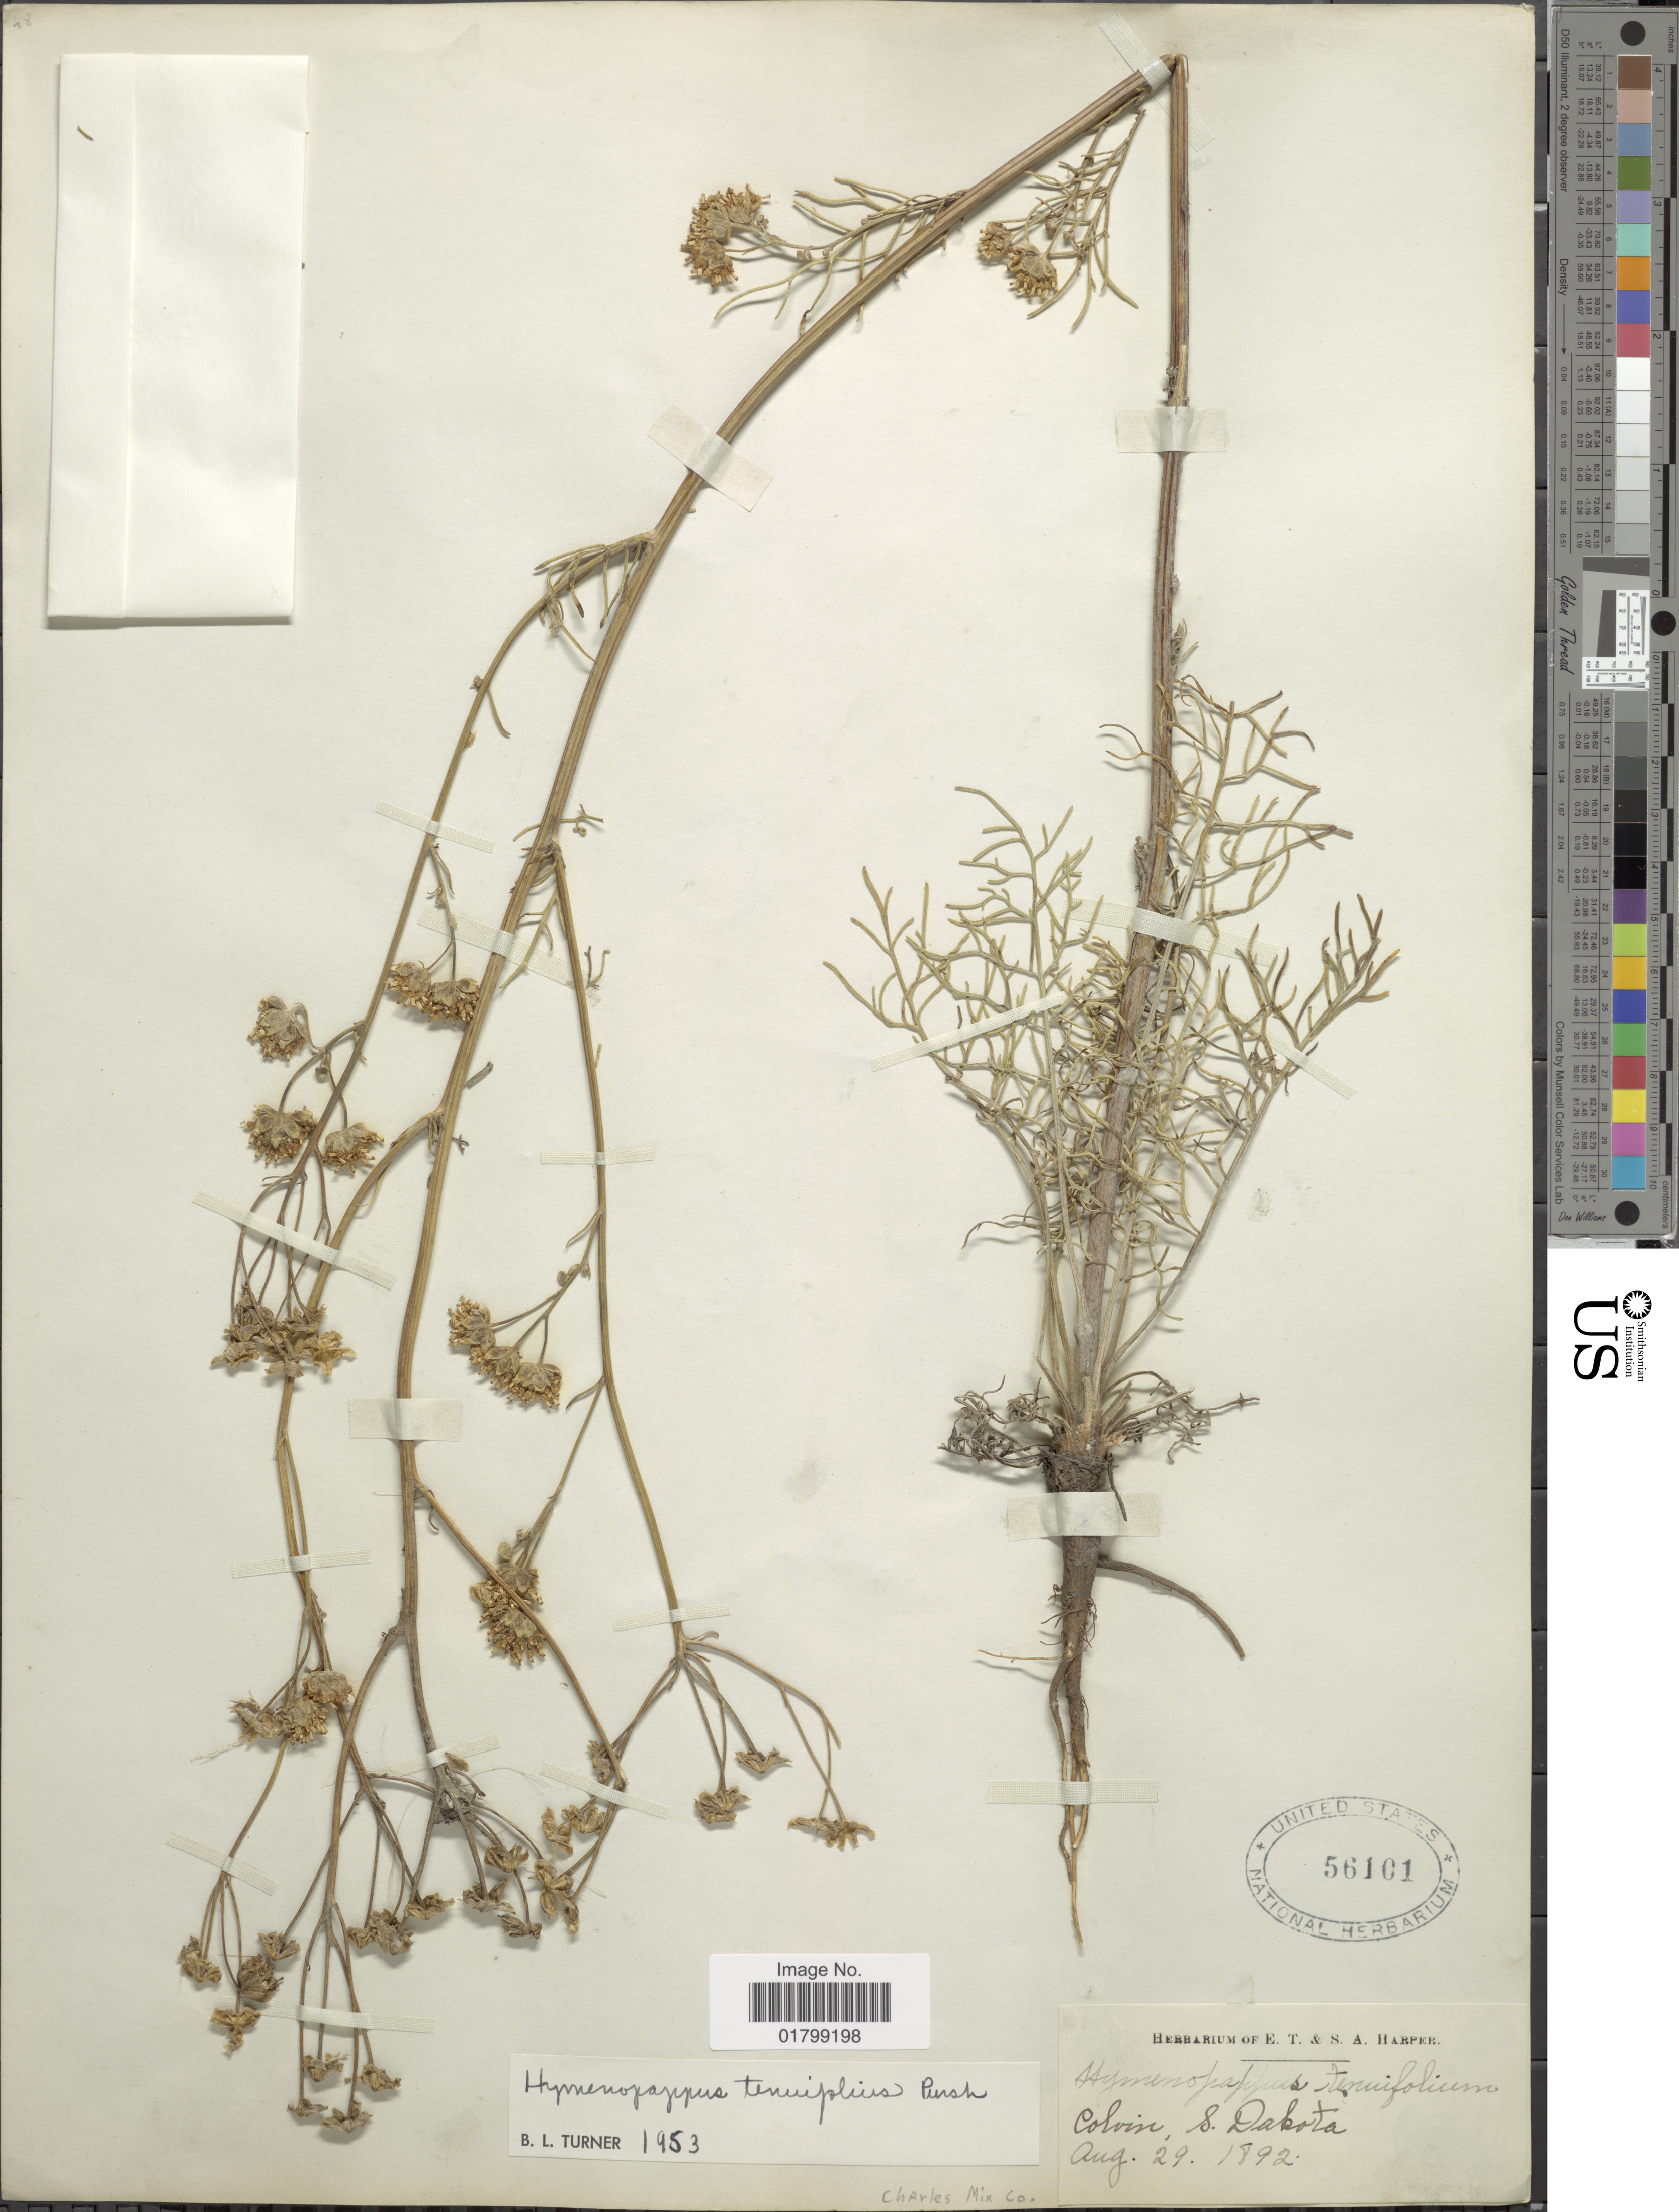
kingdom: Plantae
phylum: Tracheophyta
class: Magnoliopsida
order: Asterales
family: Asteraceae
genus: Hymenopappus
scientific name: Hymenopappus tenuifolius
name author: Pursh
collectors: ex herb. of E. T. & S. A. Harper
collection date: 1892-08-29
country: United States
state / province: South Dakota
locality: Colvin, S. Dakota, Charles Mix Co.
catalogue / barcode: US 56101